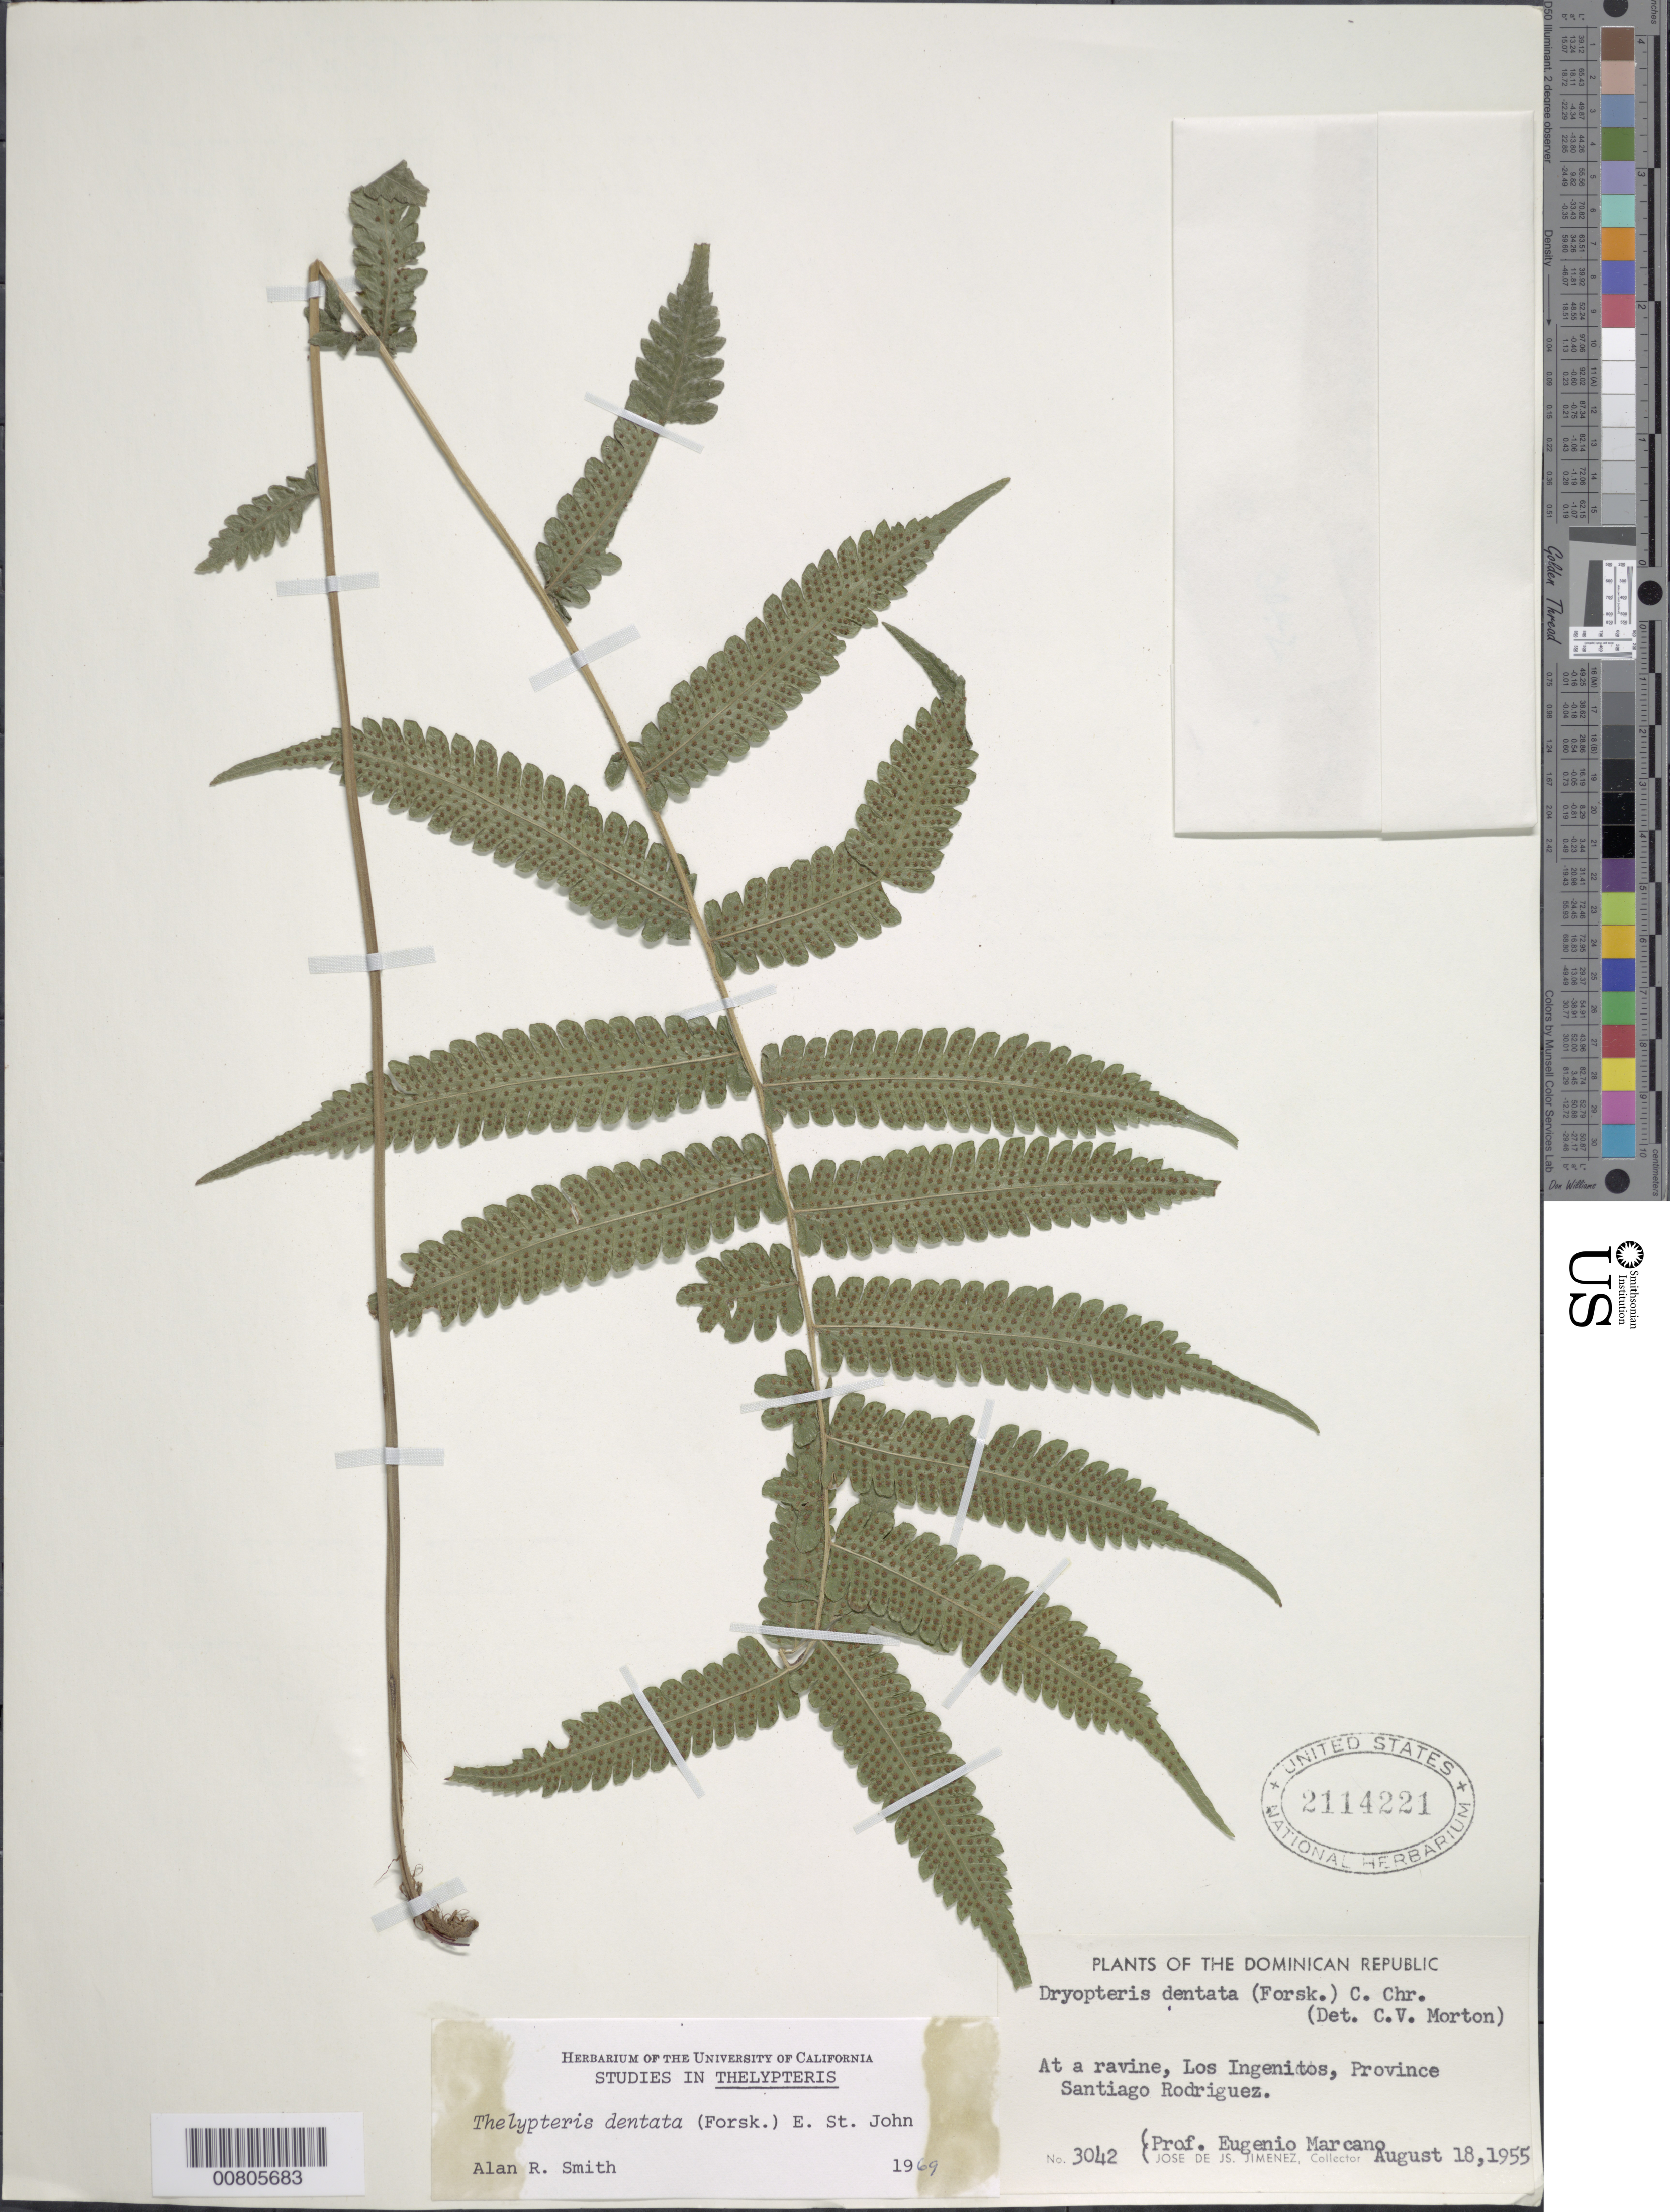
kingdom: Plantae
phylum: Tracheophyta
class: Polypodiopsida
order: Polypodiales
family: Thelypteridaceae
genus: Christella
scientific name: Christella dentata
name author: (Forssk.) Brownsey & Jermy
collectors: L. Marcano-Berti & J. J. Jiménez Almonte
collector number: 3042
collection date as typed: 18 Aug 1955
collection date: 1955-08-18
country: Dominican Republic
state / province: Santiago Rodríguez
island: Hispaniola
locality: Los Ingenitos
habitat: Ravine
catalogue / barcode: US 2114221